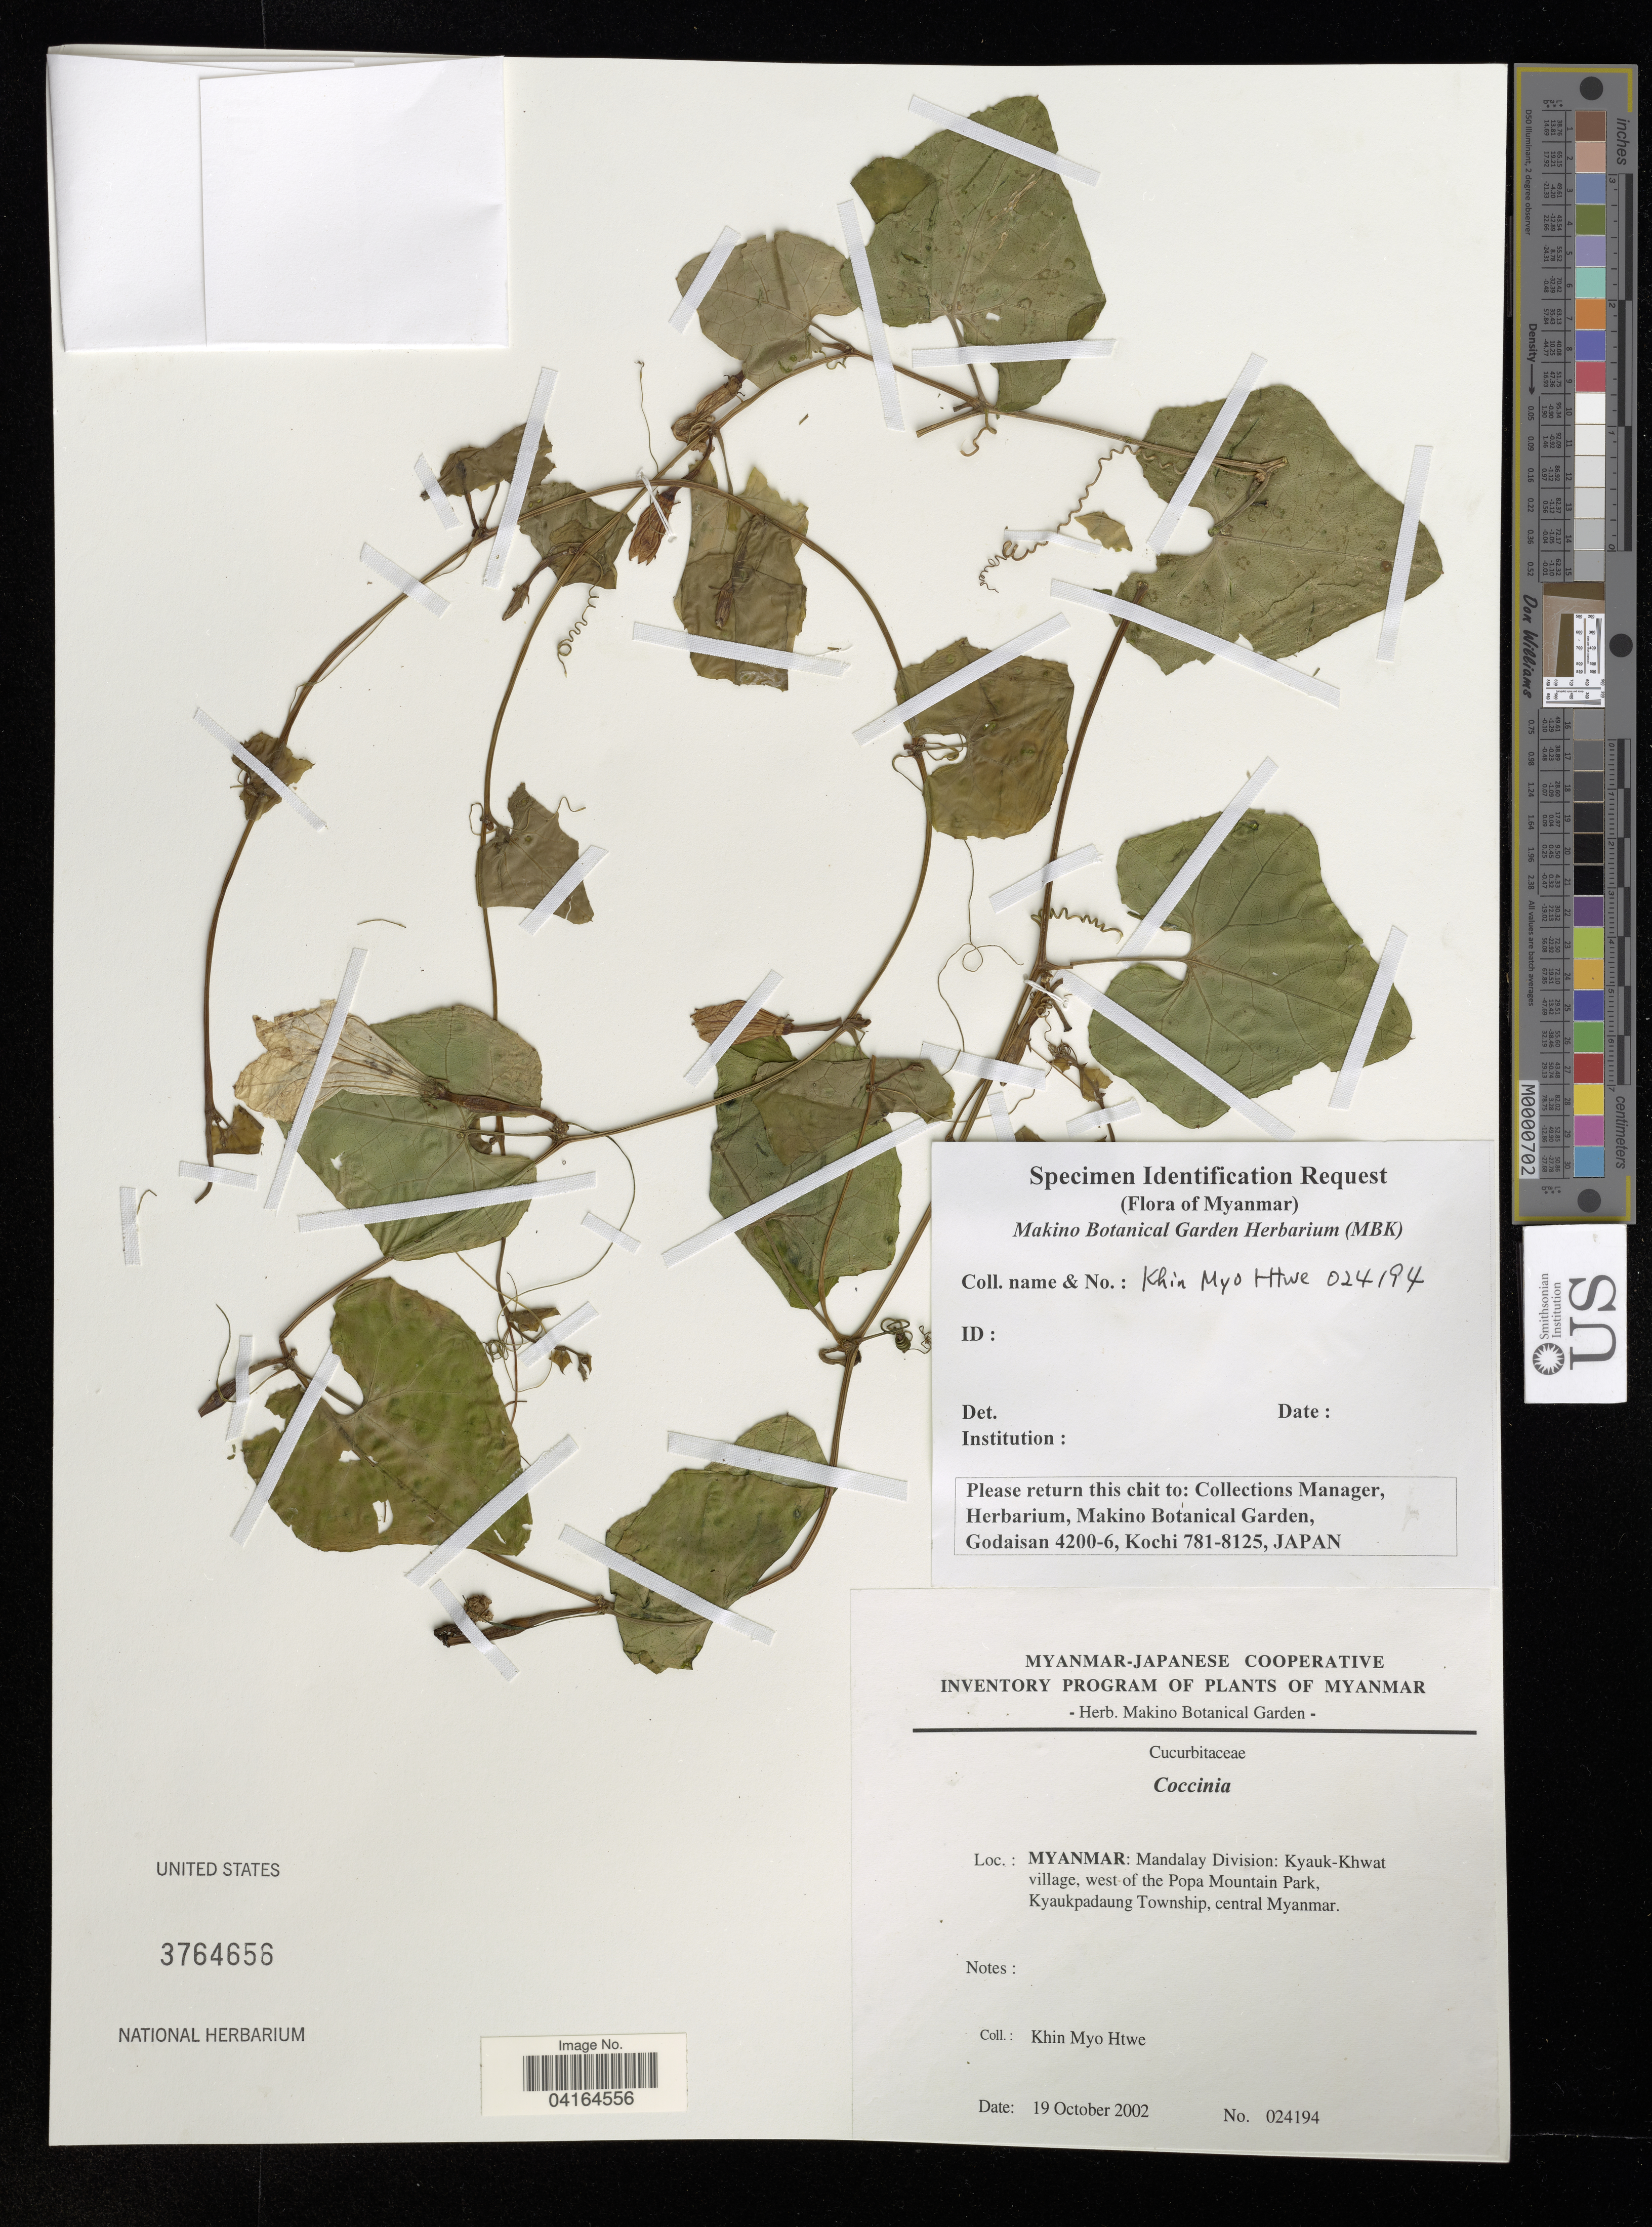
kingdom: Plantae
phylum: Tracheophyta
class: Magnoliopsida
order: Cucurbitales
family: Cucurbitaceae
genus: Coccinia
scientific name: Coccinia sp.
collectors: K. Htwe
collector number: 024194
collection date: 2002-10-19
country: Myanmar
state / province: Mandalay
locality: Mandalay Division: Kyauk-Khwat village, west of the Popa Mountain Park, Kyaukpadaung Township, central Myanmar.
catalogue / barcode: US 3764656